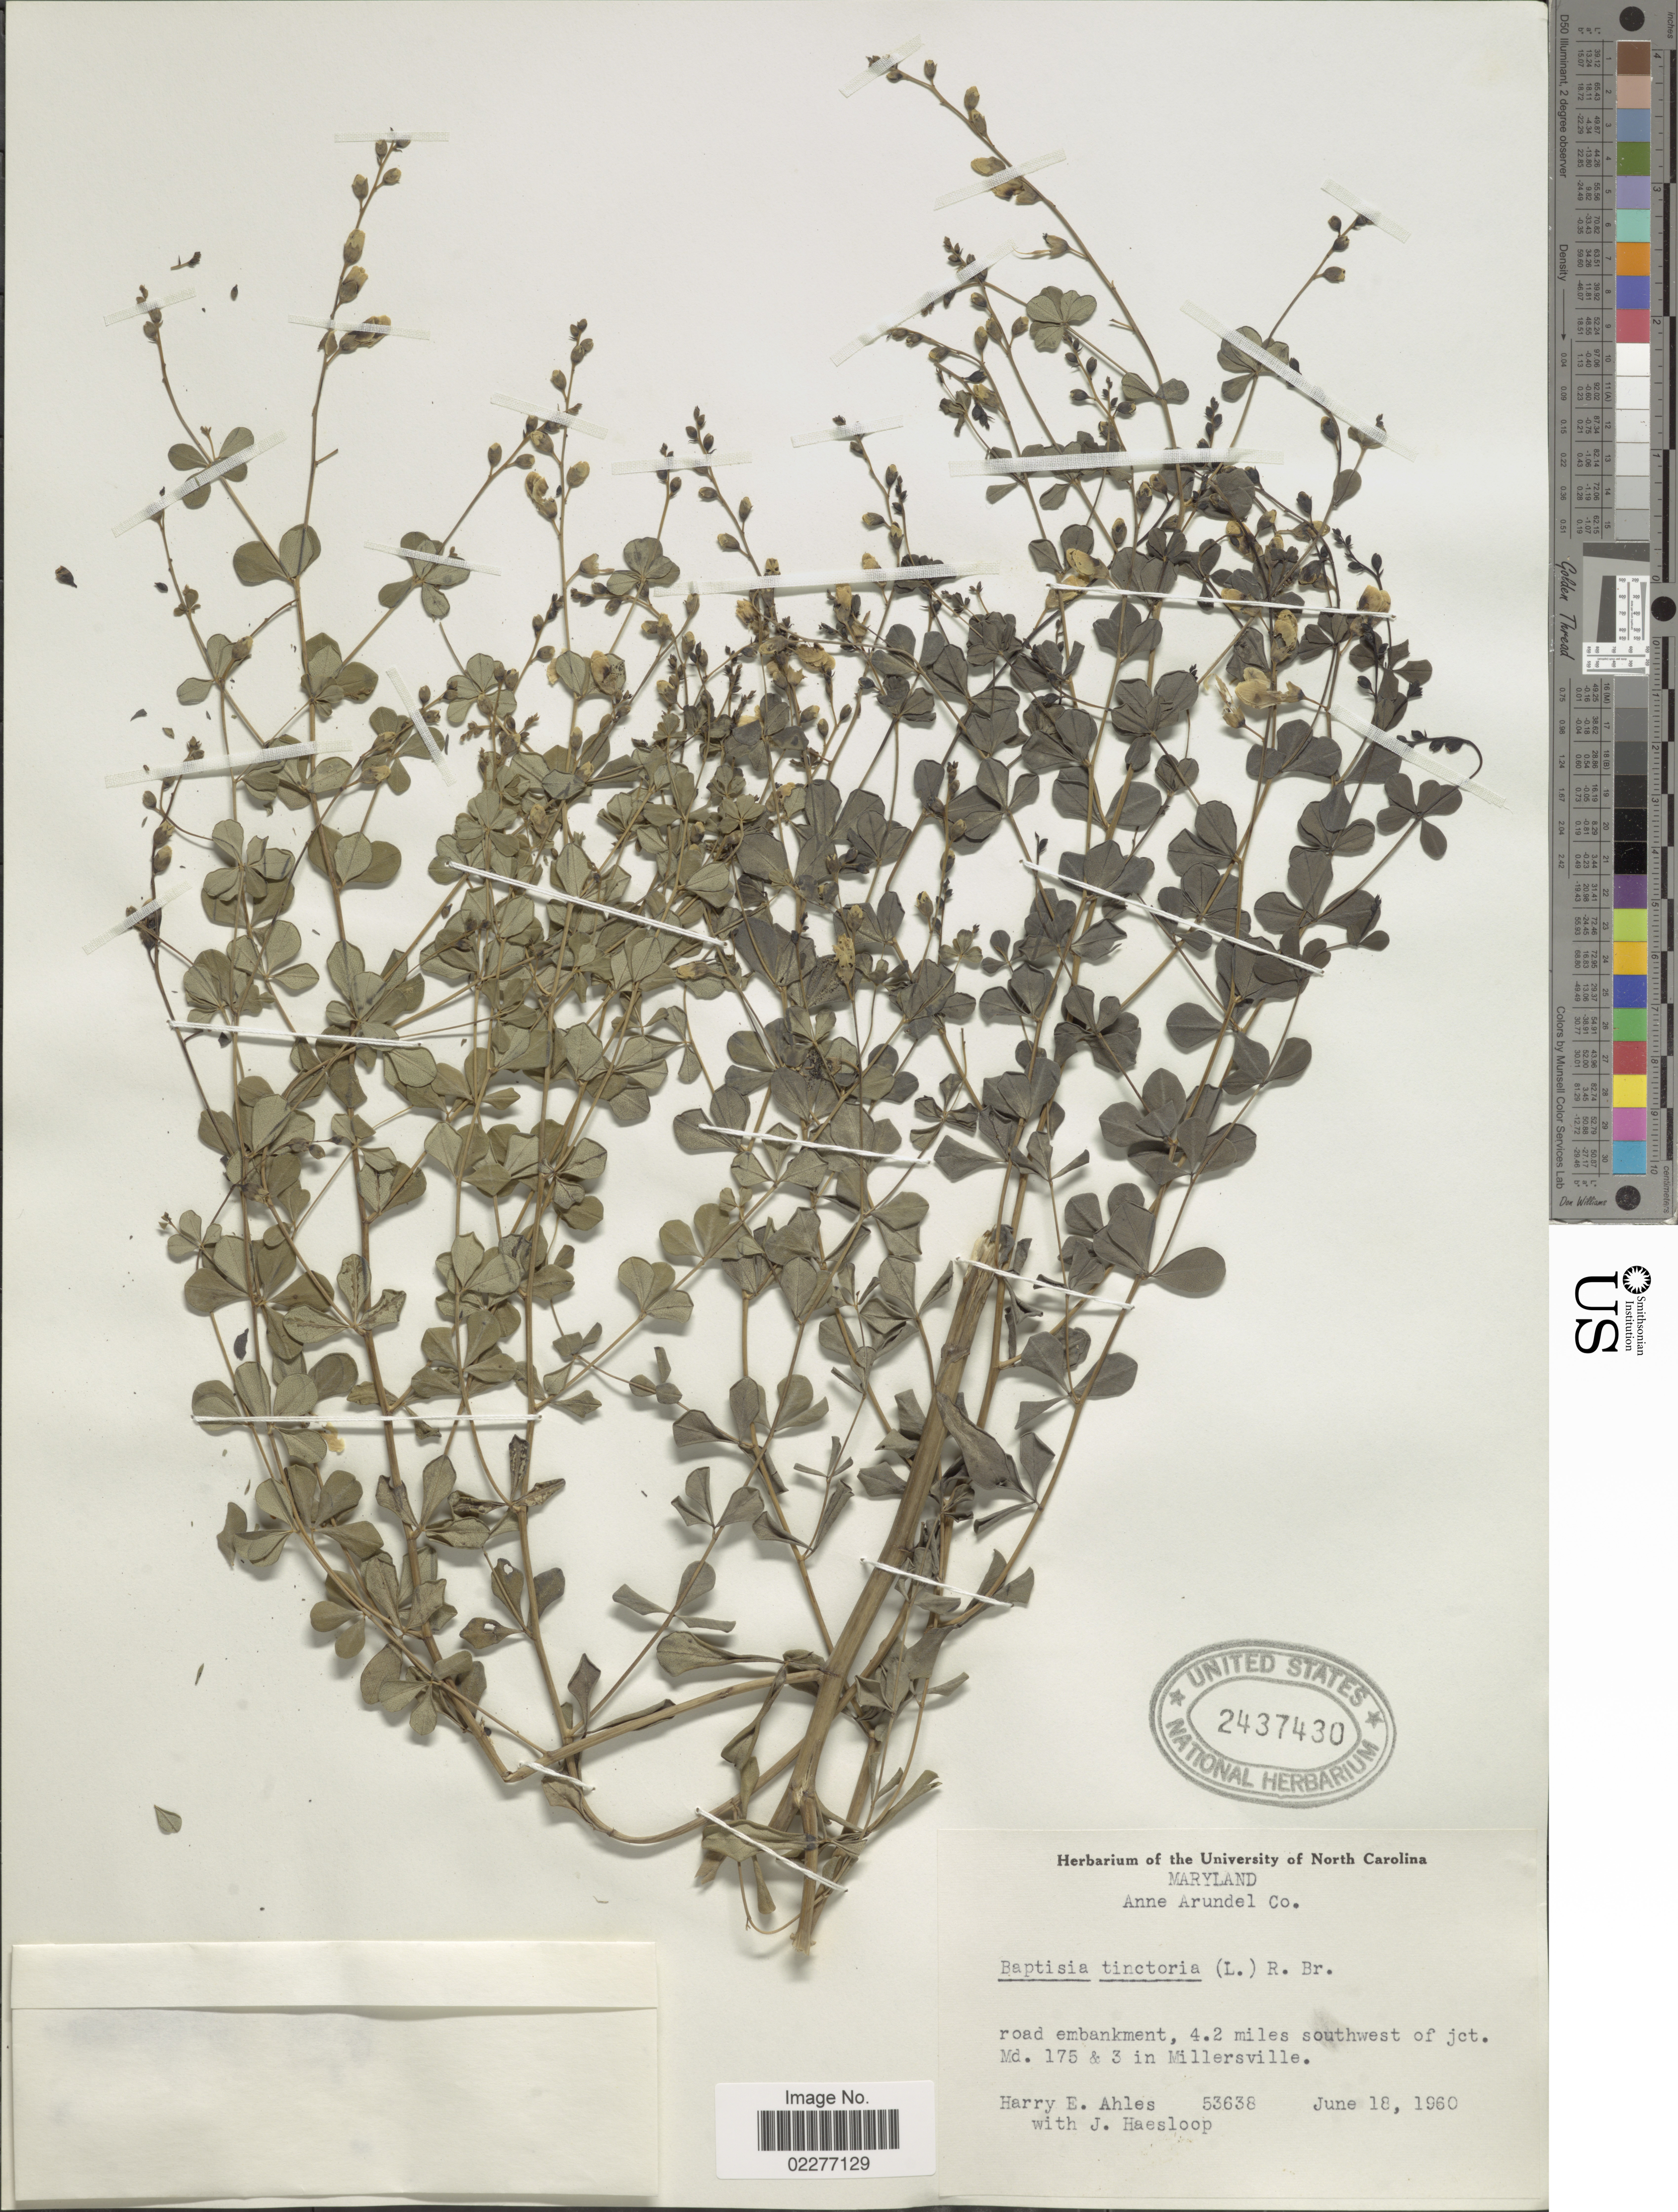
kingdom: Plantae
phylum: Tracheophyta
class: Magnoliopsida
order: Fabales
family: Fabaceae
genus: Baptisia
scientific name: Baptisia tinctoria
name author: (L.) R. Br.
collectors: H. E. Ahles & J. Haesloop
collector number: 53638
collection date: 1960-06-18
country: United States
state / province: Maryland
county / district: Anne Arundel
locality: Anne Arundel Co. road embankment, 4.2 miles southwest of jct Md. 175 & 3 in Millersville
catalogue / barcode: US 2437430